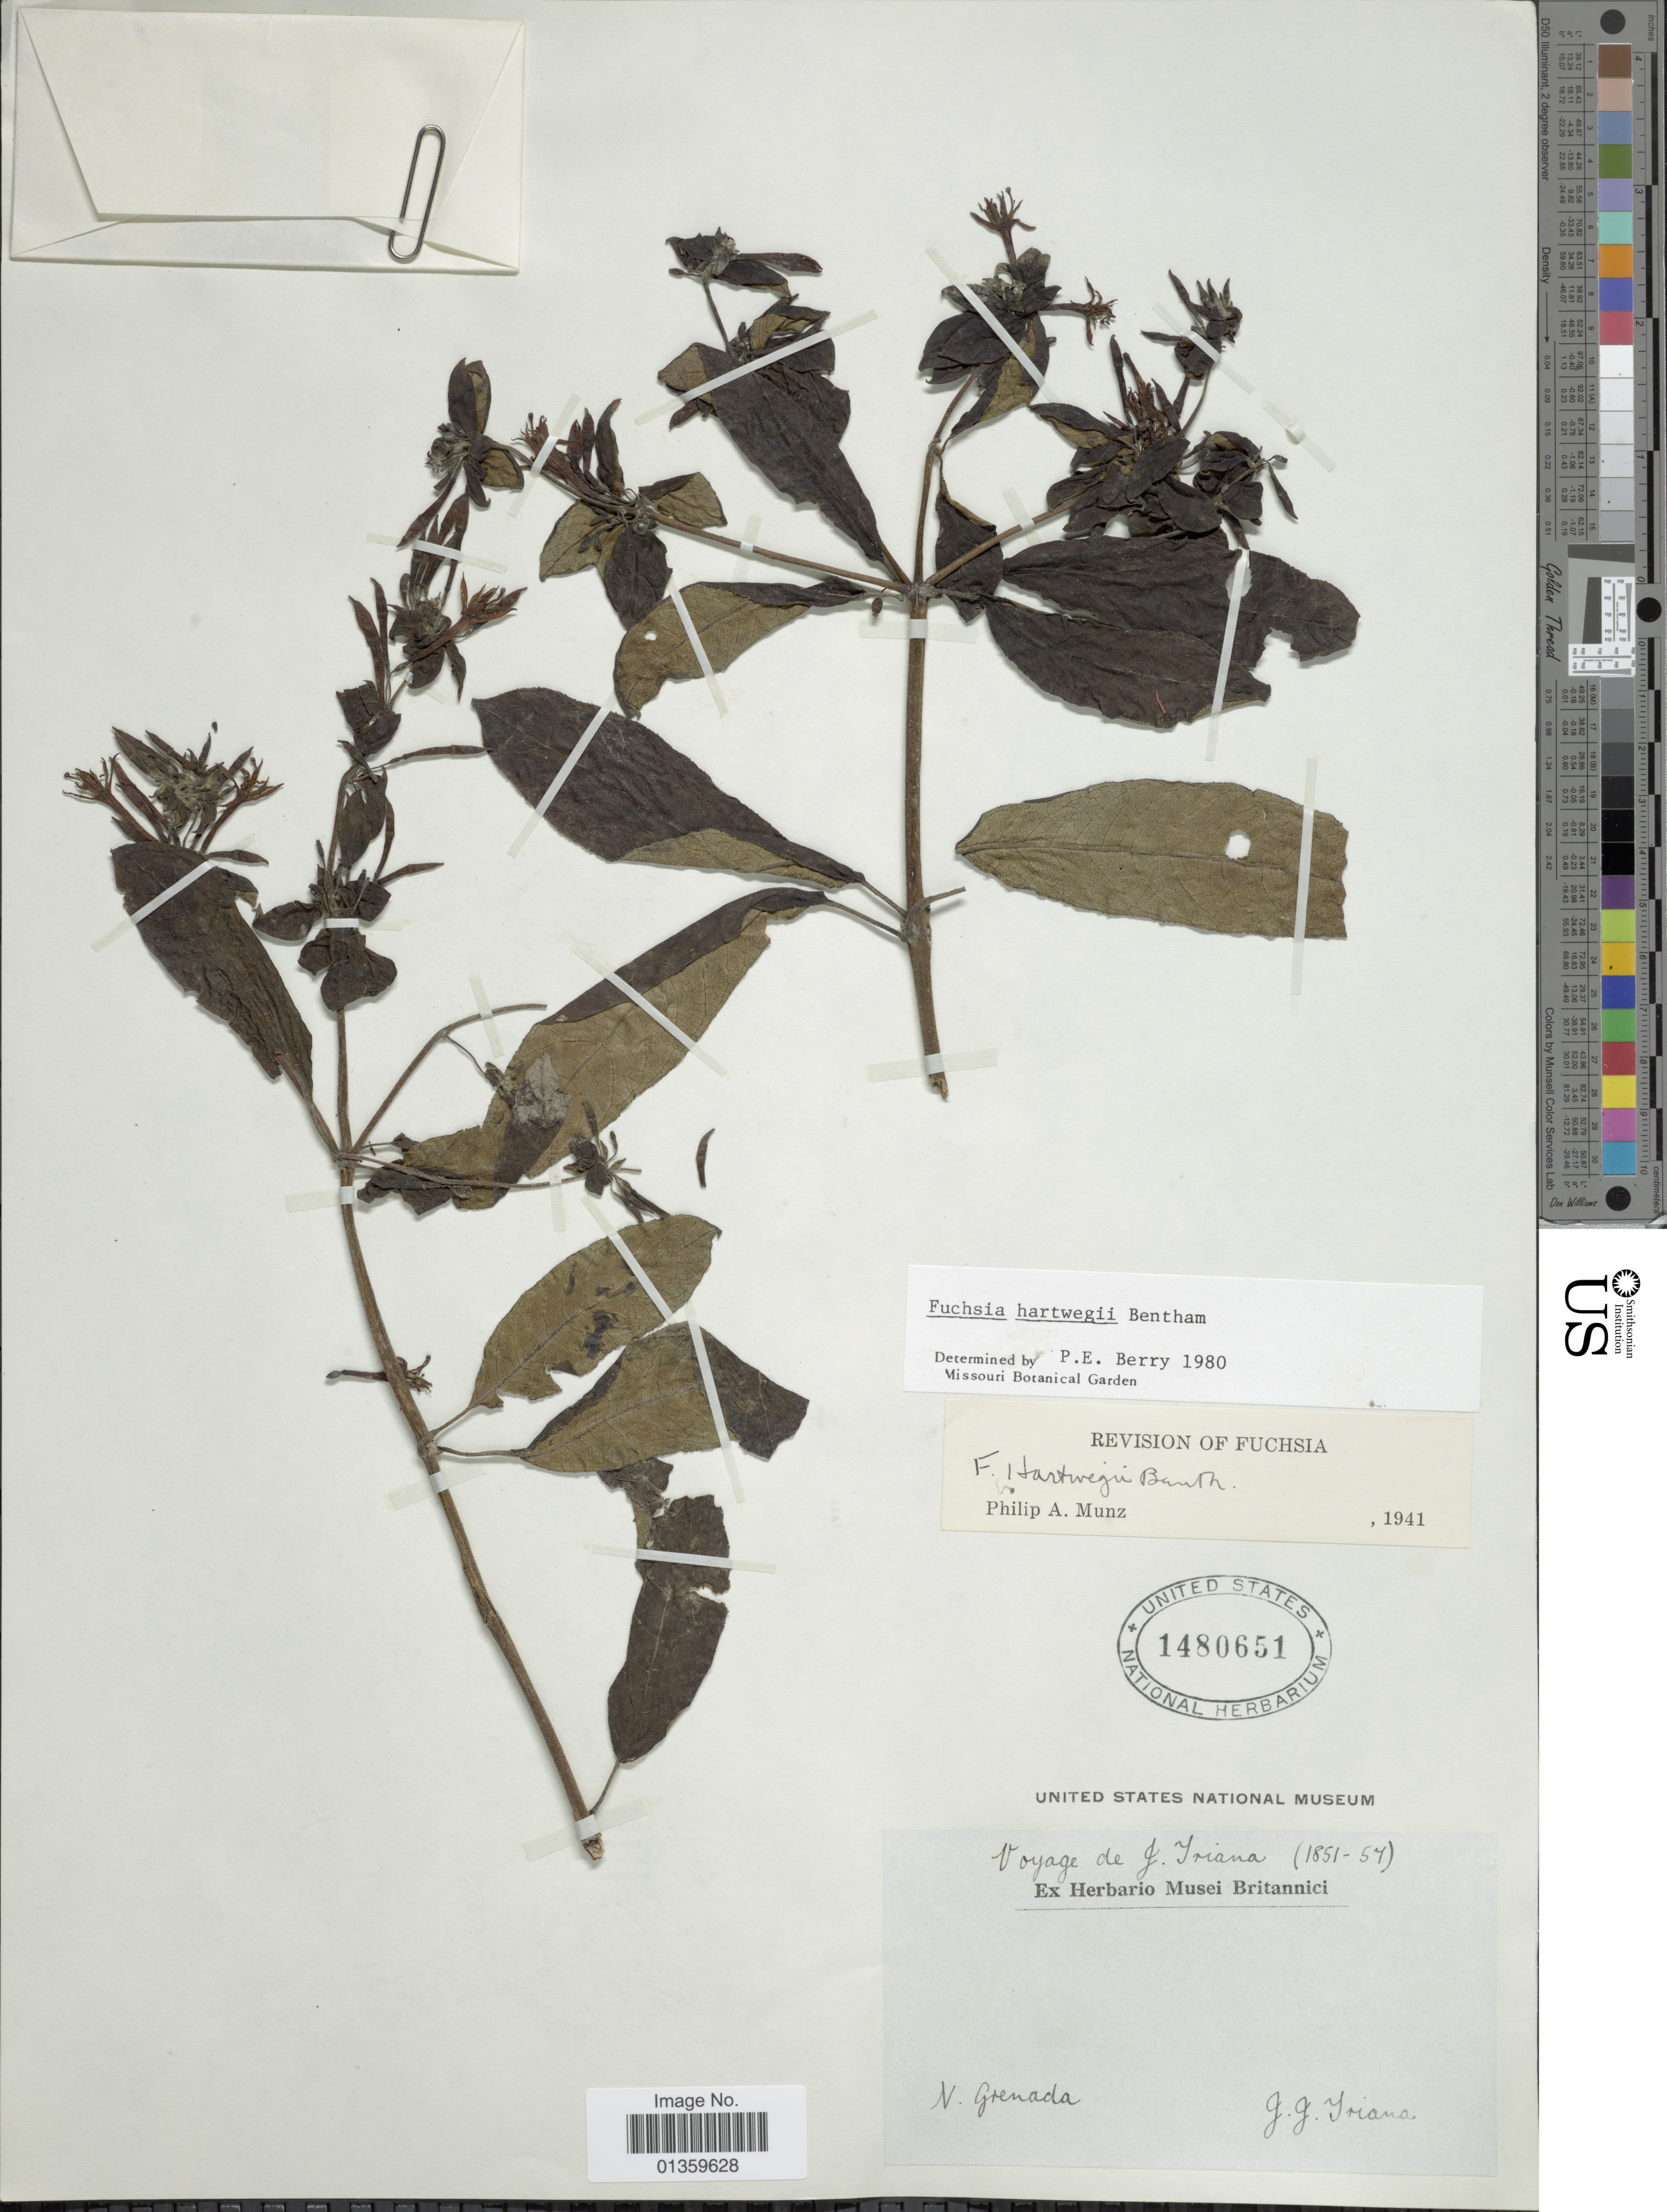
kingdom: Plantae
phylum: Tracheophyta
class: Magnoliopsida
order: Myrtales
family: Onagraceae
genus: Fuchsia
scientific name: Fuchsia hartwegii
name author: Benth.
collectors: J. J. Triana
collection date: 1851/1857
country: Colombia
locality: N. Grenada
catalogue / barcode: US 1480651